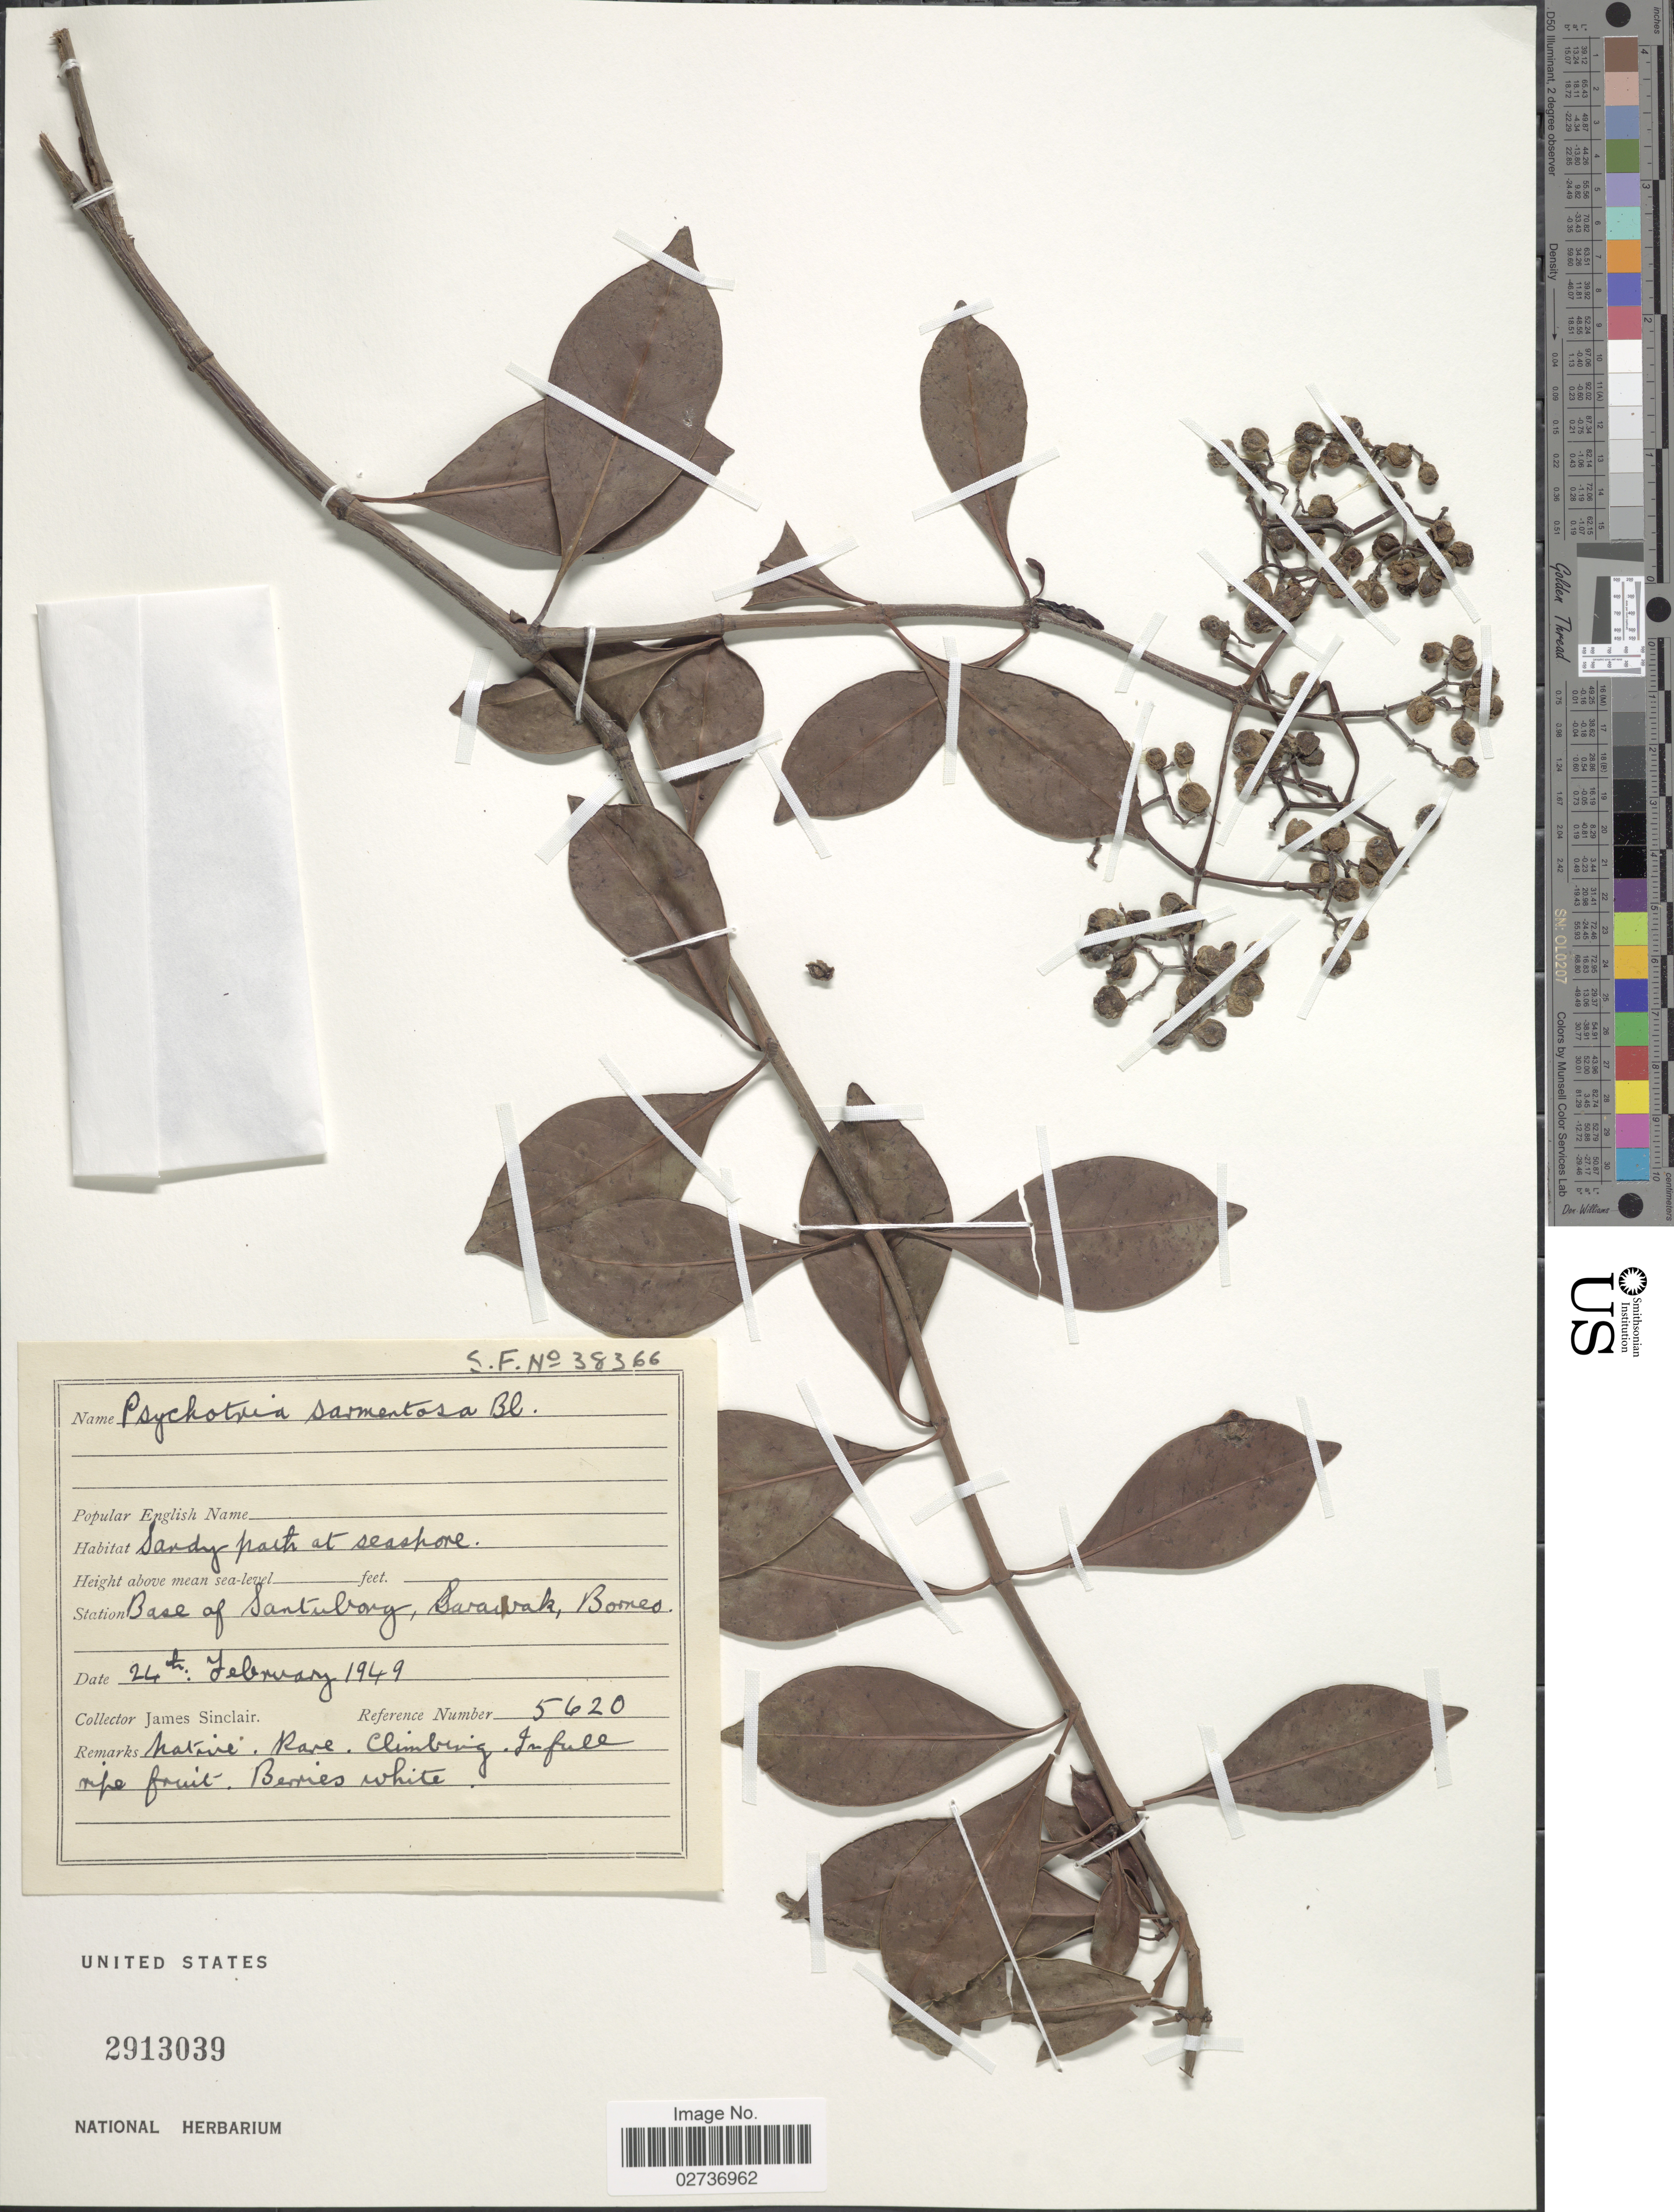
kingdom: Plantae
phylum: Tracheophyta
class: Magnoliopsida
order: Gentianales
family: Rubiaceae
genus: Psychotria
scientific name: Psychotria sarmentosa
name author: Blume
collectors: J. Sinclair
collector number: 5620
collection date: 1949-02-24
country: Malaysia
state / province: Sarawak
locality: Base of Santuborg, Sarawak, Borneo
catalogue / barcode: US 2913039